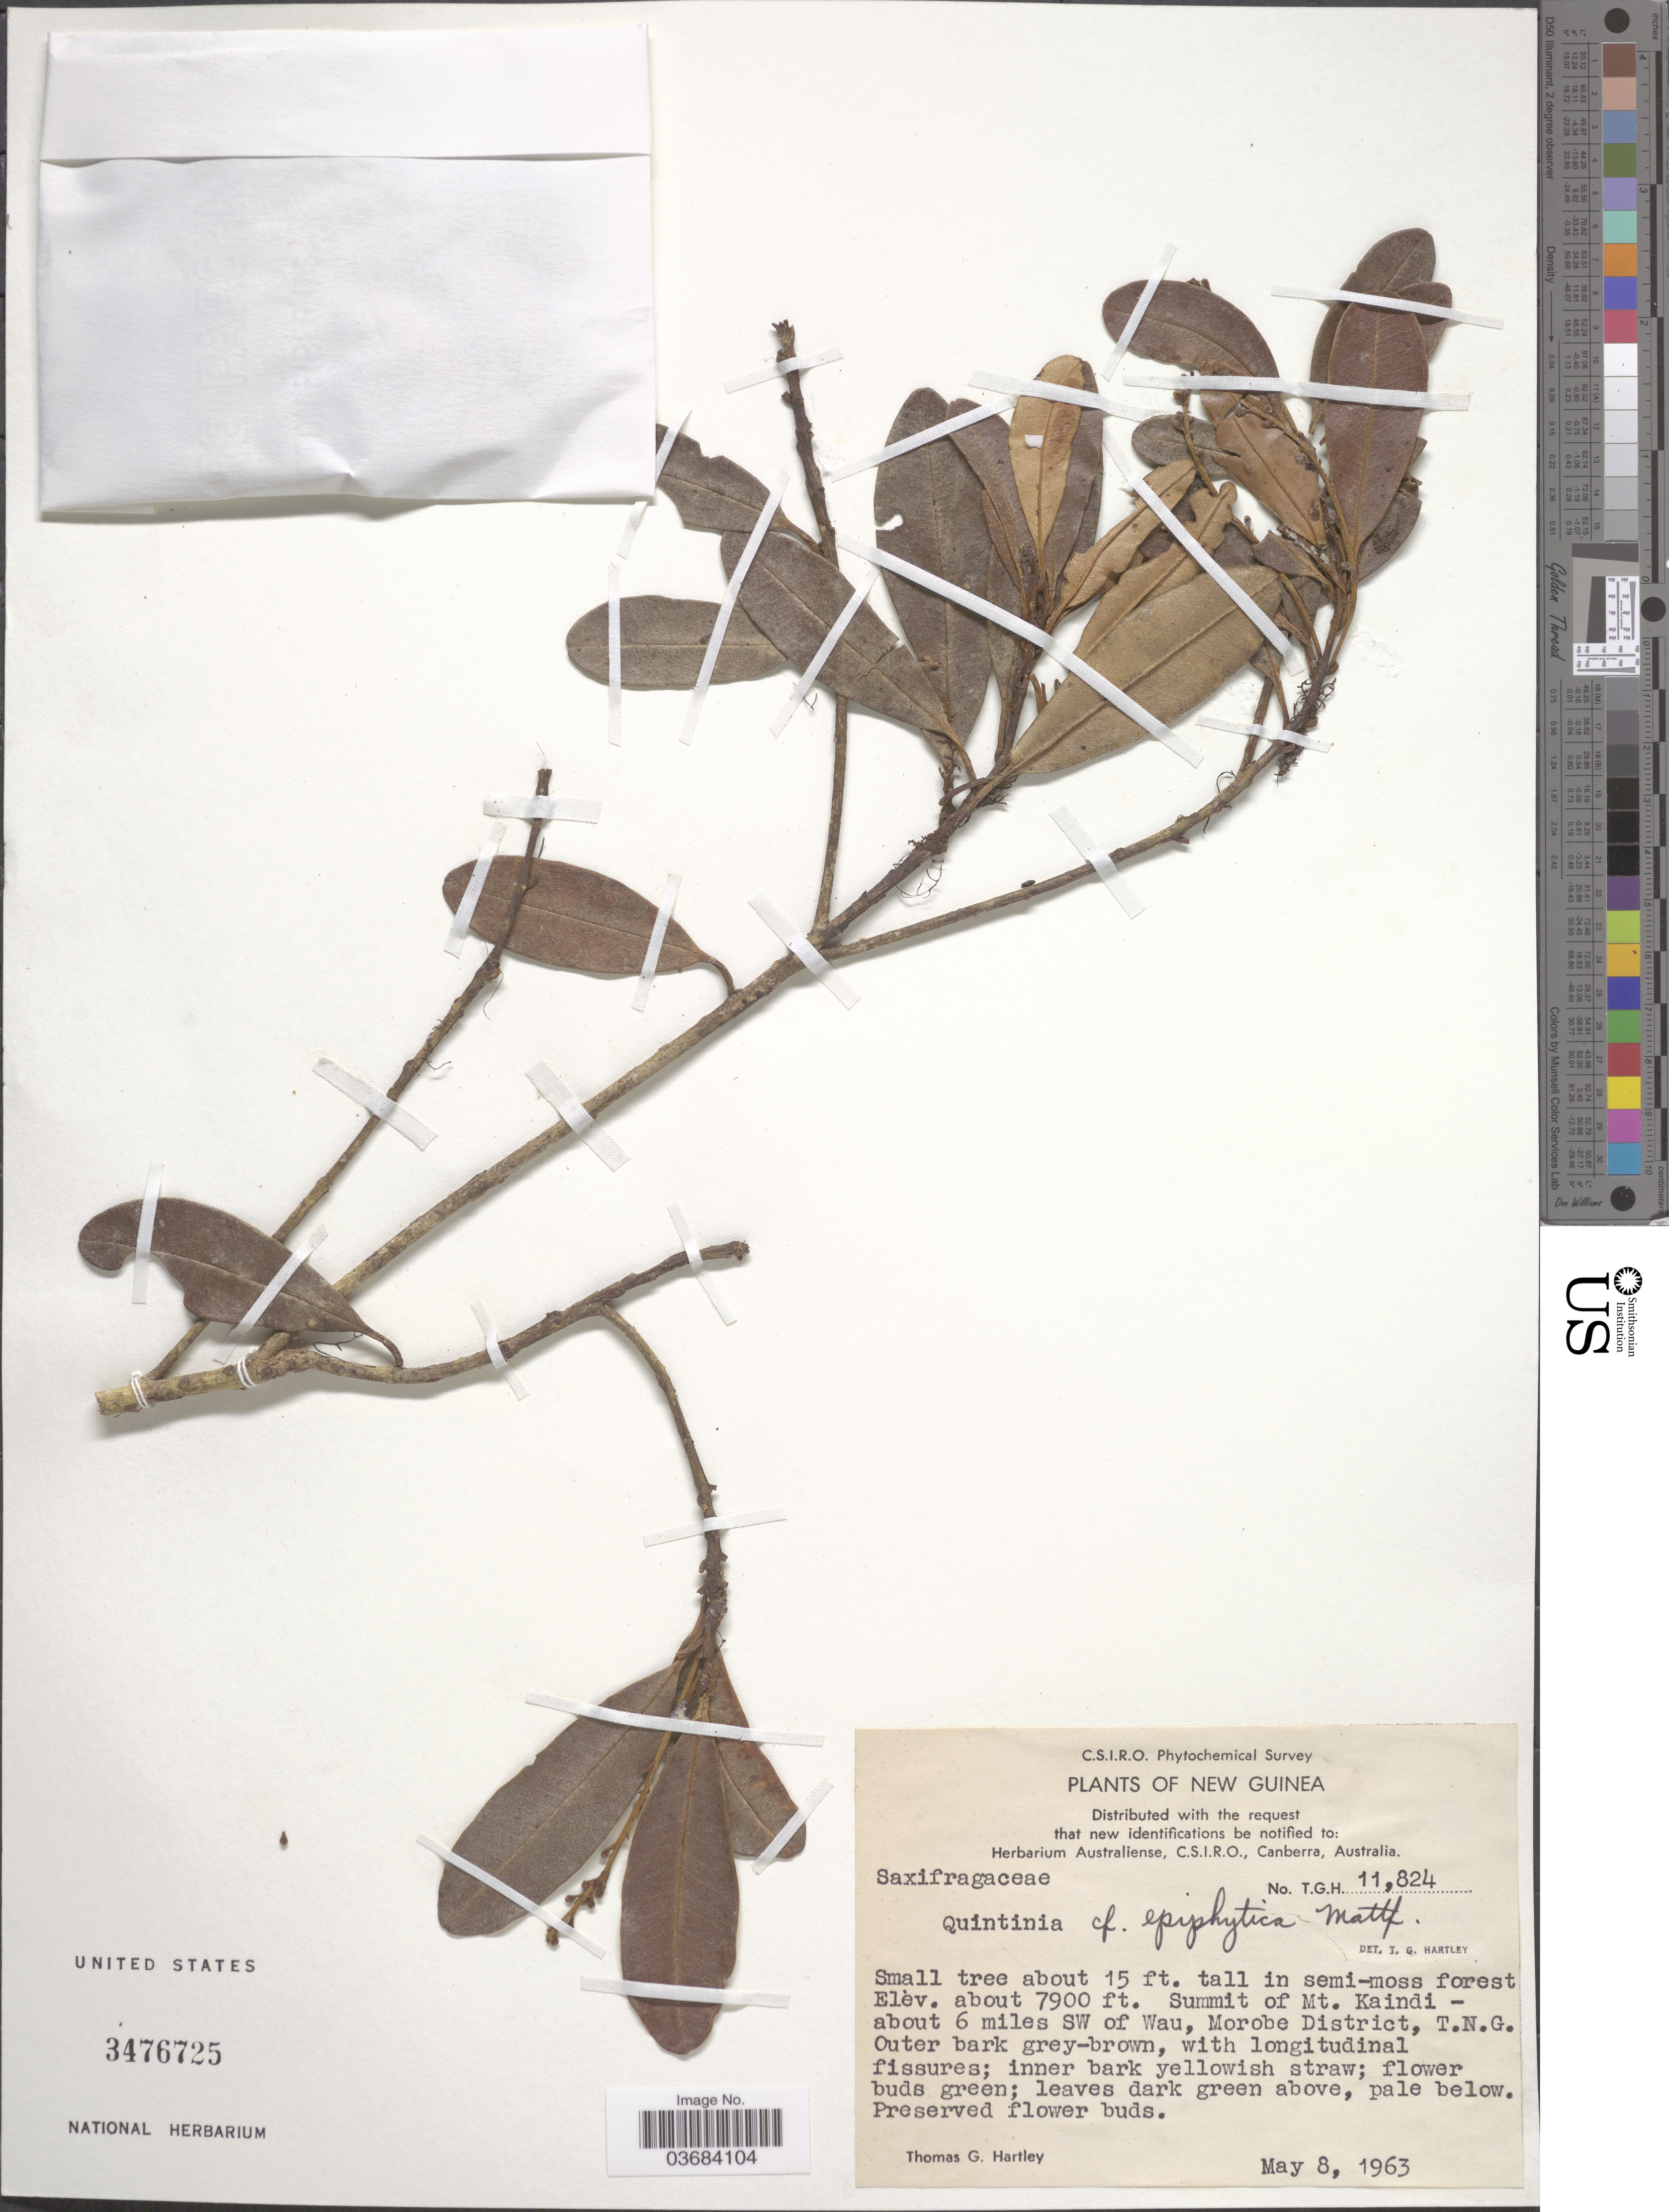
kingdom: Plantae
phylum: Tracheophyta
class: Magnoliopsida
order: Paracryphiales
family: Paracryphiaceae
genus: Quintinia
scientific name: Quintinia epiphytica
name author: Mattf.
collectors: T. G. Hartley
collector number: T.G.H.11824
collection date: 1963-05-08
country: Papua New Guinea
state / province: Morobe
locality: C.S.I.R.O. Phytochemical Survey. New Guinea. Summit of Mt. Kaindi - about 6 miles SW of Wau, Morobe District, T.N.G.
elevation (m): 2408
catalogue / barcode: US 3476725